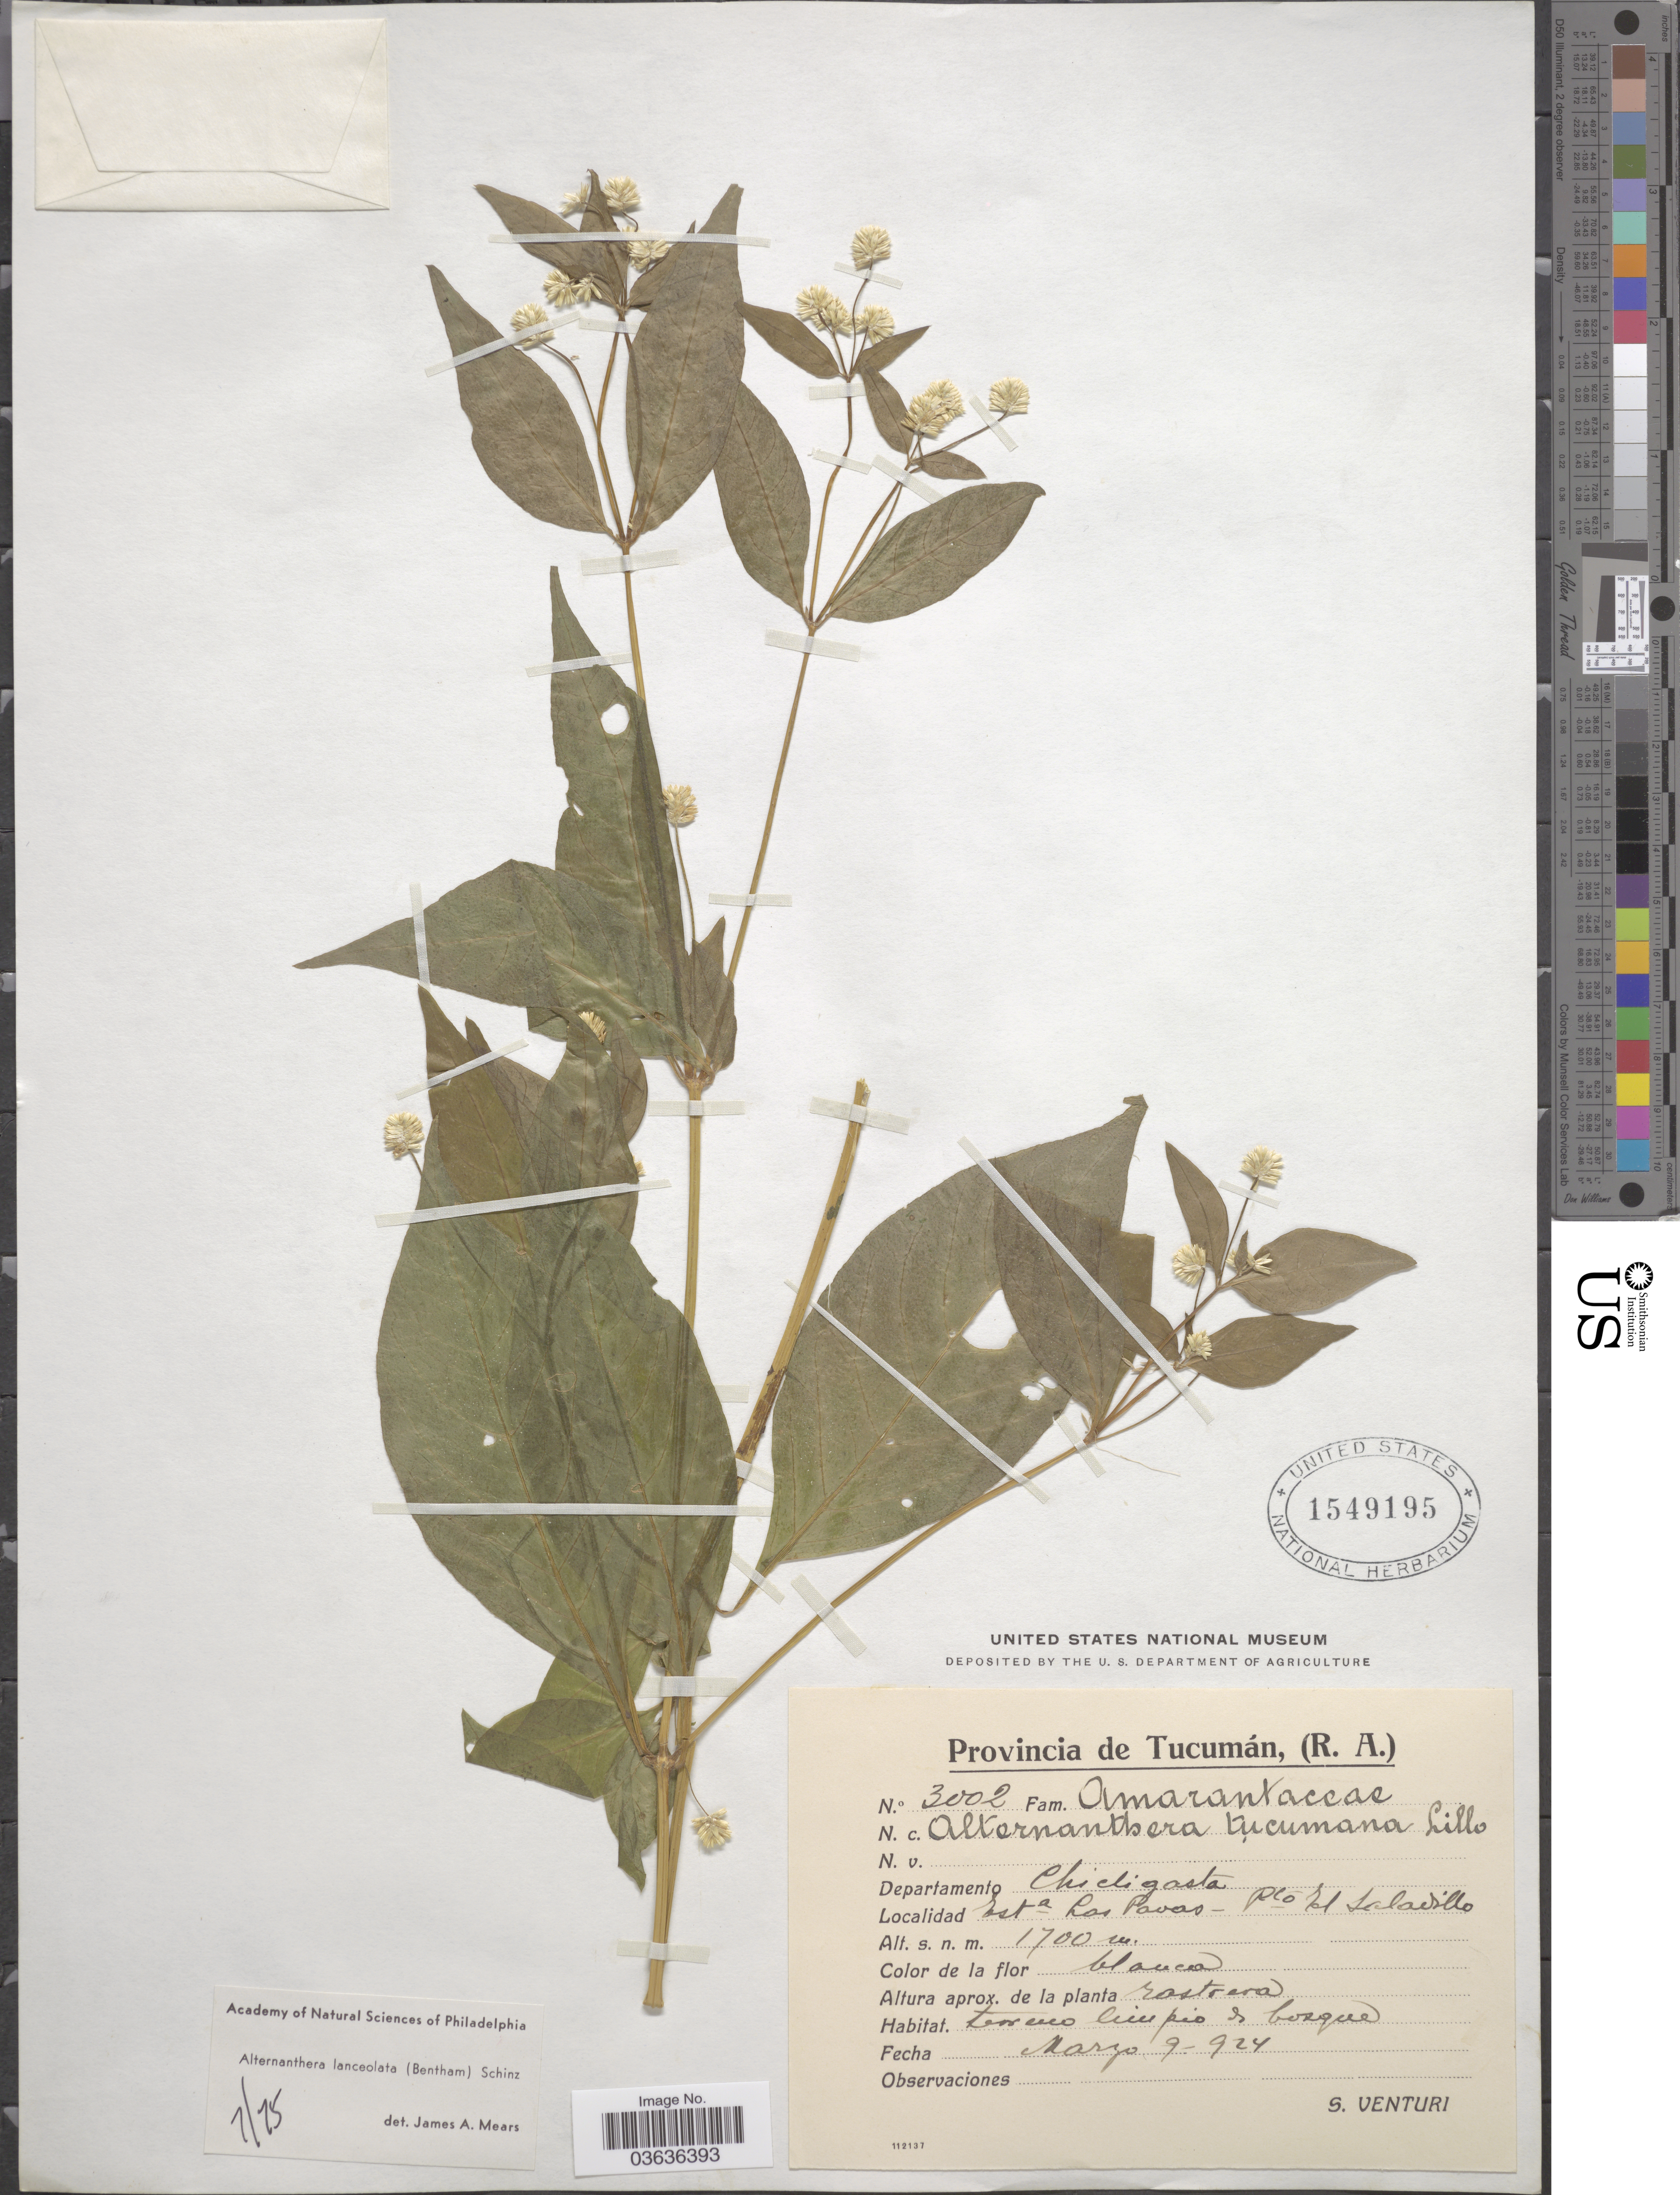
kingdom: Plantae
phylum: Tracheophyta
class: Magnoliopsida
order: Caryophyllales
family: Amaranthaceae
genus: Alternanthera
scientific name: Alternanthera lanceolata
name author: (Benth.) Schinz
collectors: S. Venturi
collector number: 3002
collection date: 1924-03-09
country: Argentina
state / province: Tucuman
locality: Departamento Chicligasta. Esta Las Pavas - Pto El Saladillo.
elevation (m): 1700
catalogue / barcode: US 1549195